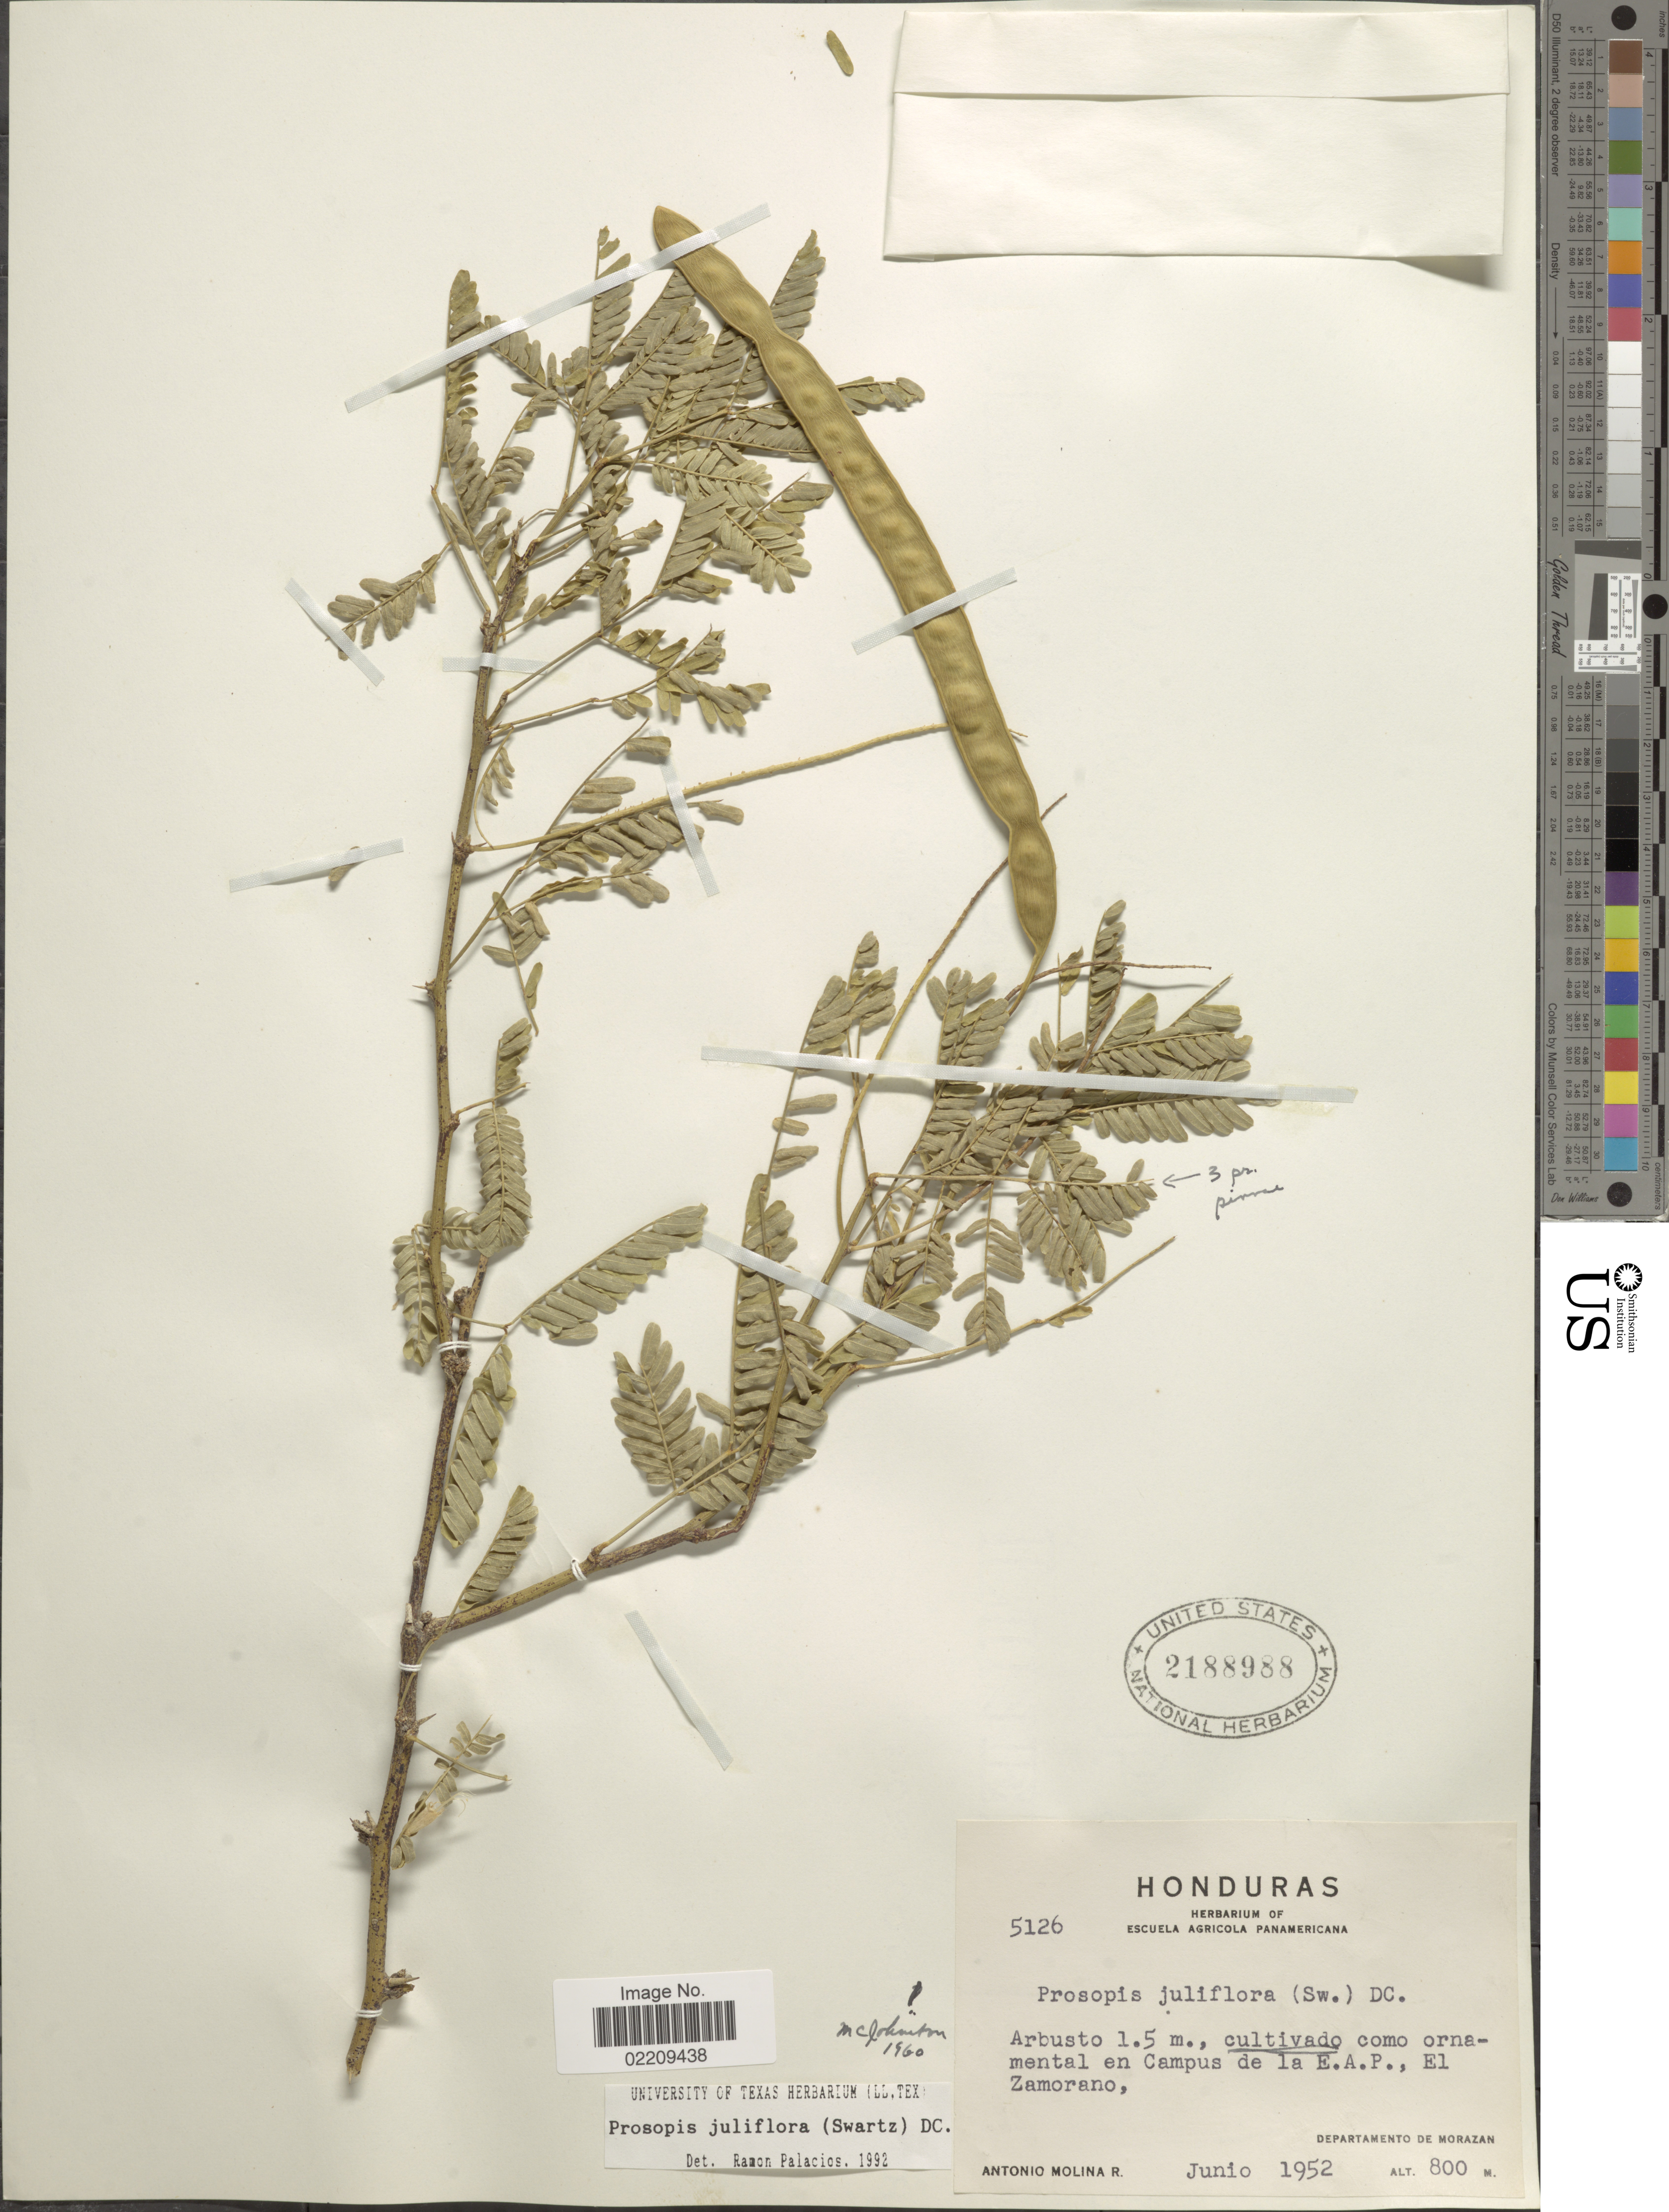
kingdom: Plantae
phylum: Tracheophyta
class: Magnoliopsida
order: Fabales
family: Fabaceae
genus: Neltuma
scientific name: Neltuma juliflora var. juliflora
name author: (Sw.) Raf.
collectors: A. Molina R.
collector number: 5126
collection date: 1952-06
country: Honduras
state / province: Fco. Morazán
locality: Cultivado como ornamental en Campus de la E.A.P. , El Zamorano, Morazan.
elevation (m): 800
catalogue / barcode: US 2188988